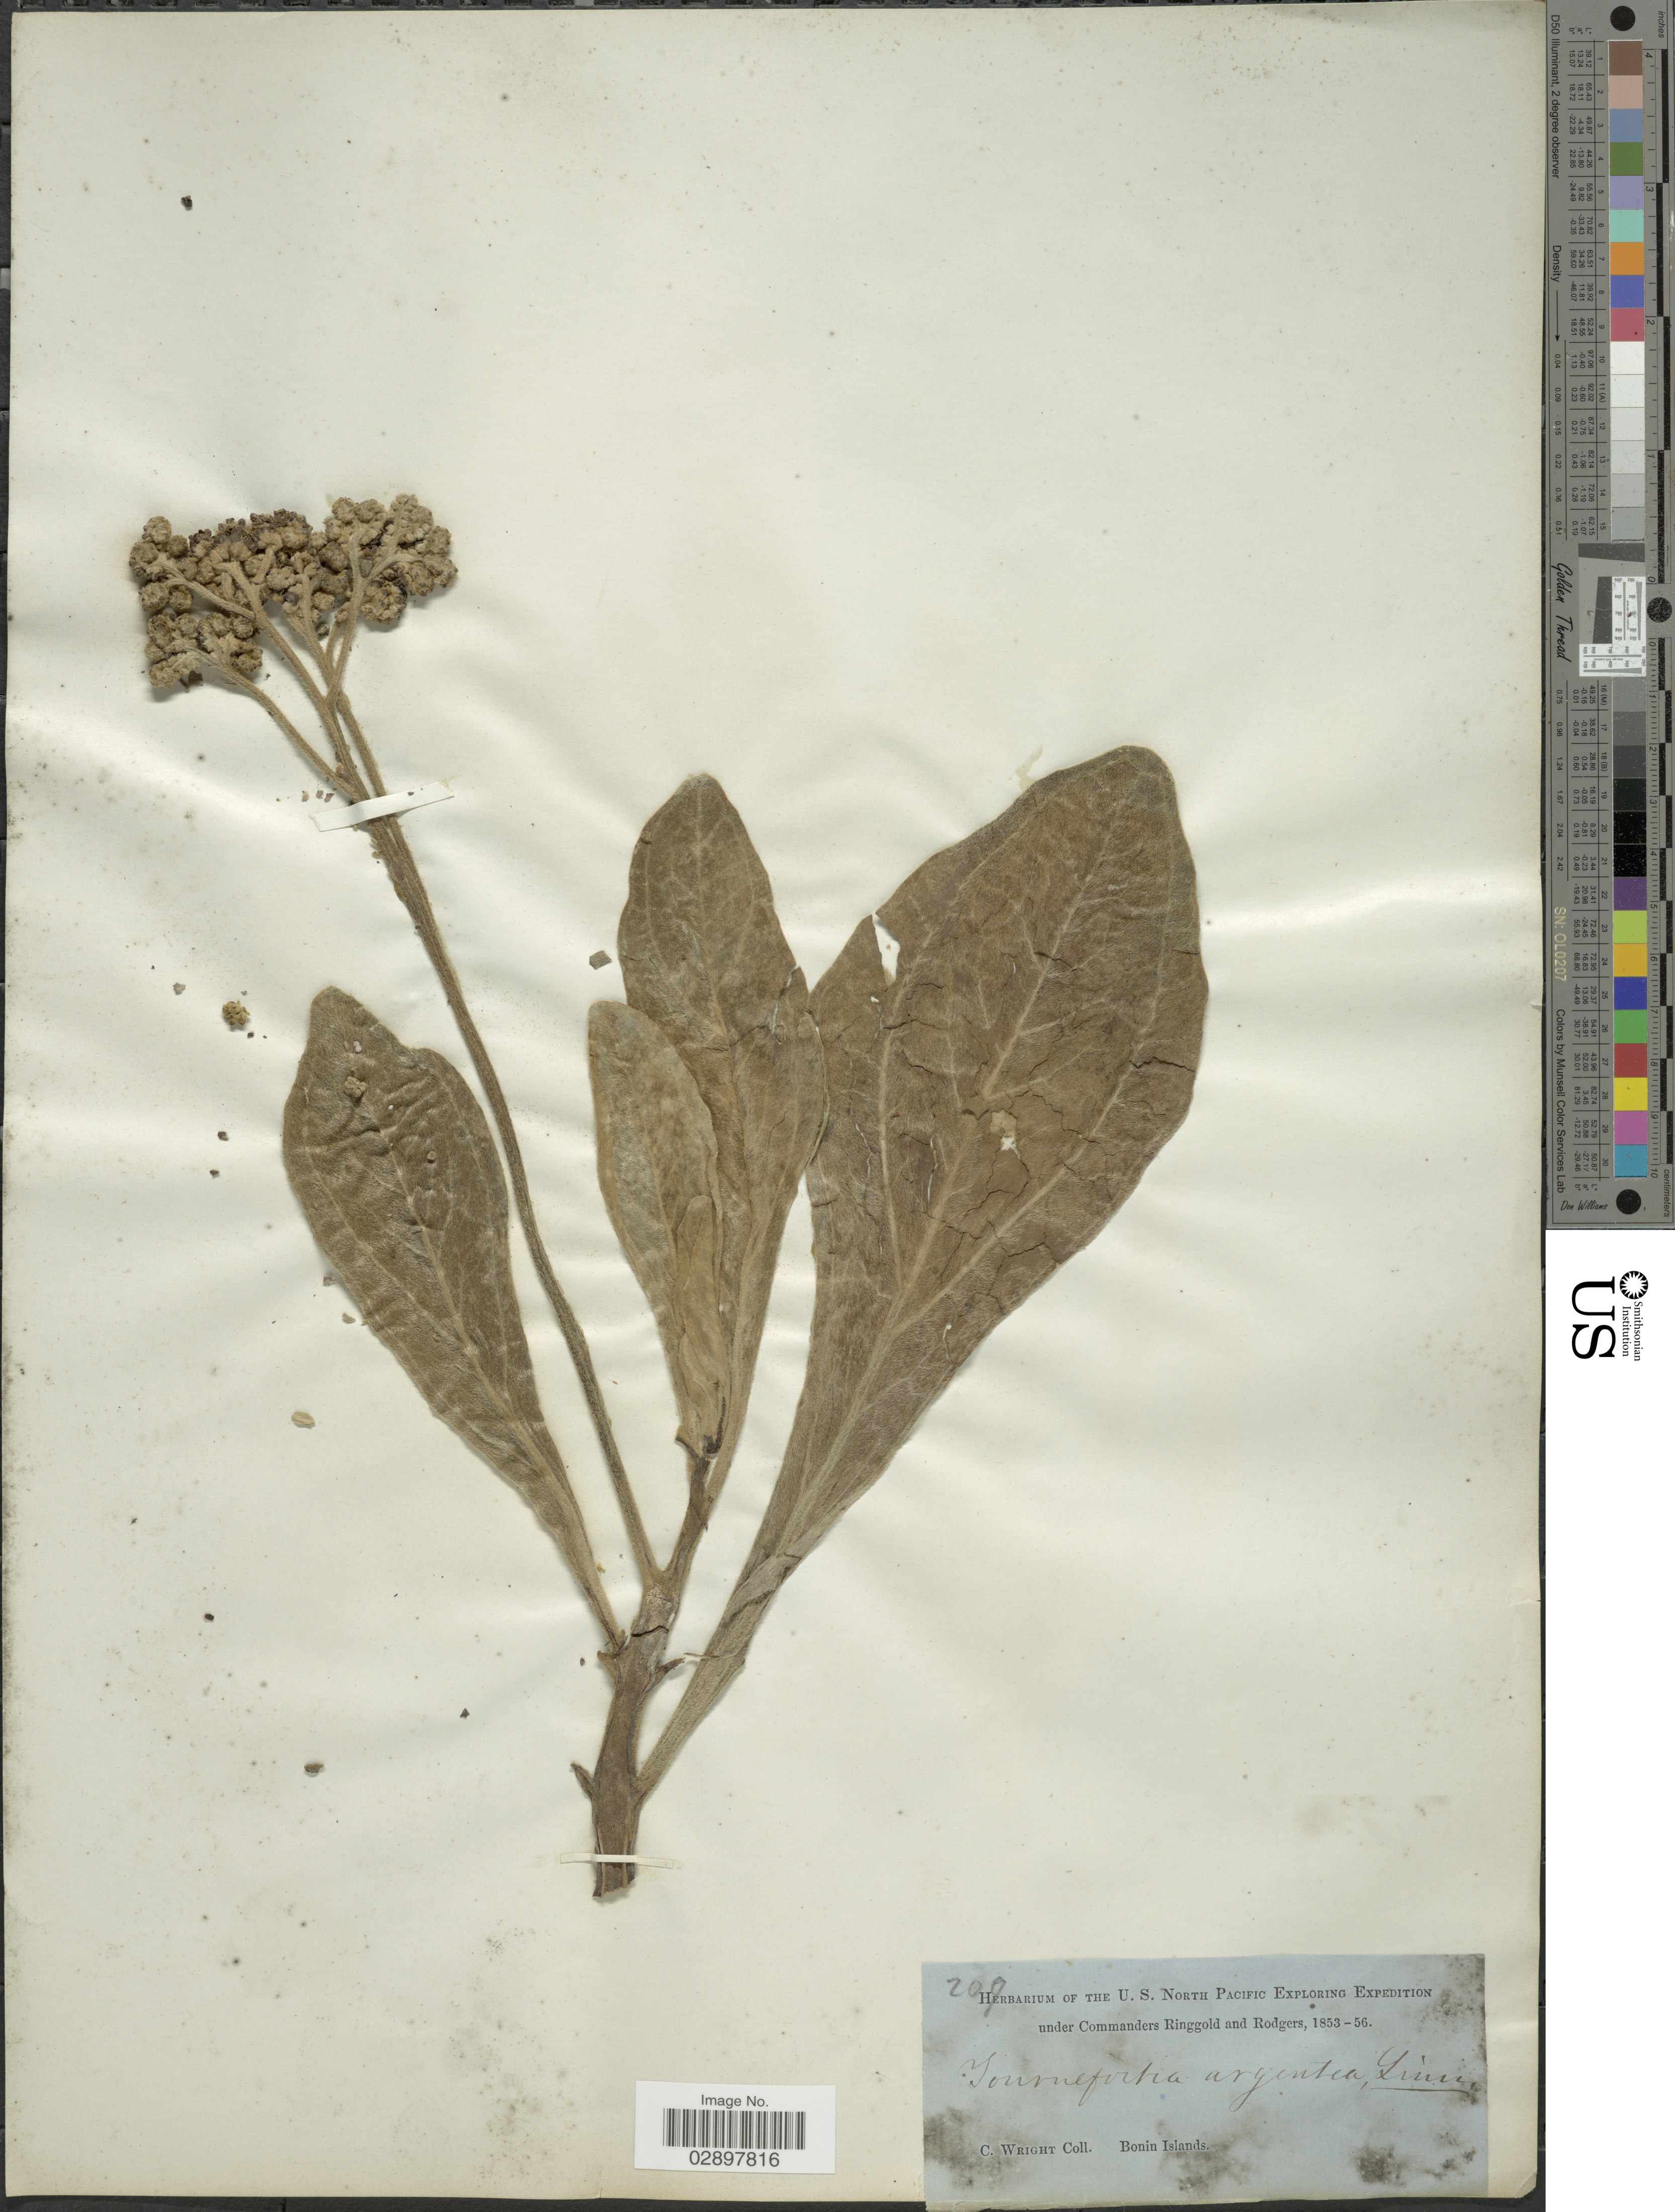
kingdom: Plantae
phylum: Tracheophyta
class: Magnoliopsida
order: Boraginales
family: Heliotropiaceae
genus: Tournefortia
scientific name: Tournefortia messerschmidia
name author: Sweet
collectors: C. Wright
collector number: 209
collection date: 1853/1856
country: Japan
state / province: Tokyo, Federal City of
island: Bonin Islands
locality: Bonin Islands.